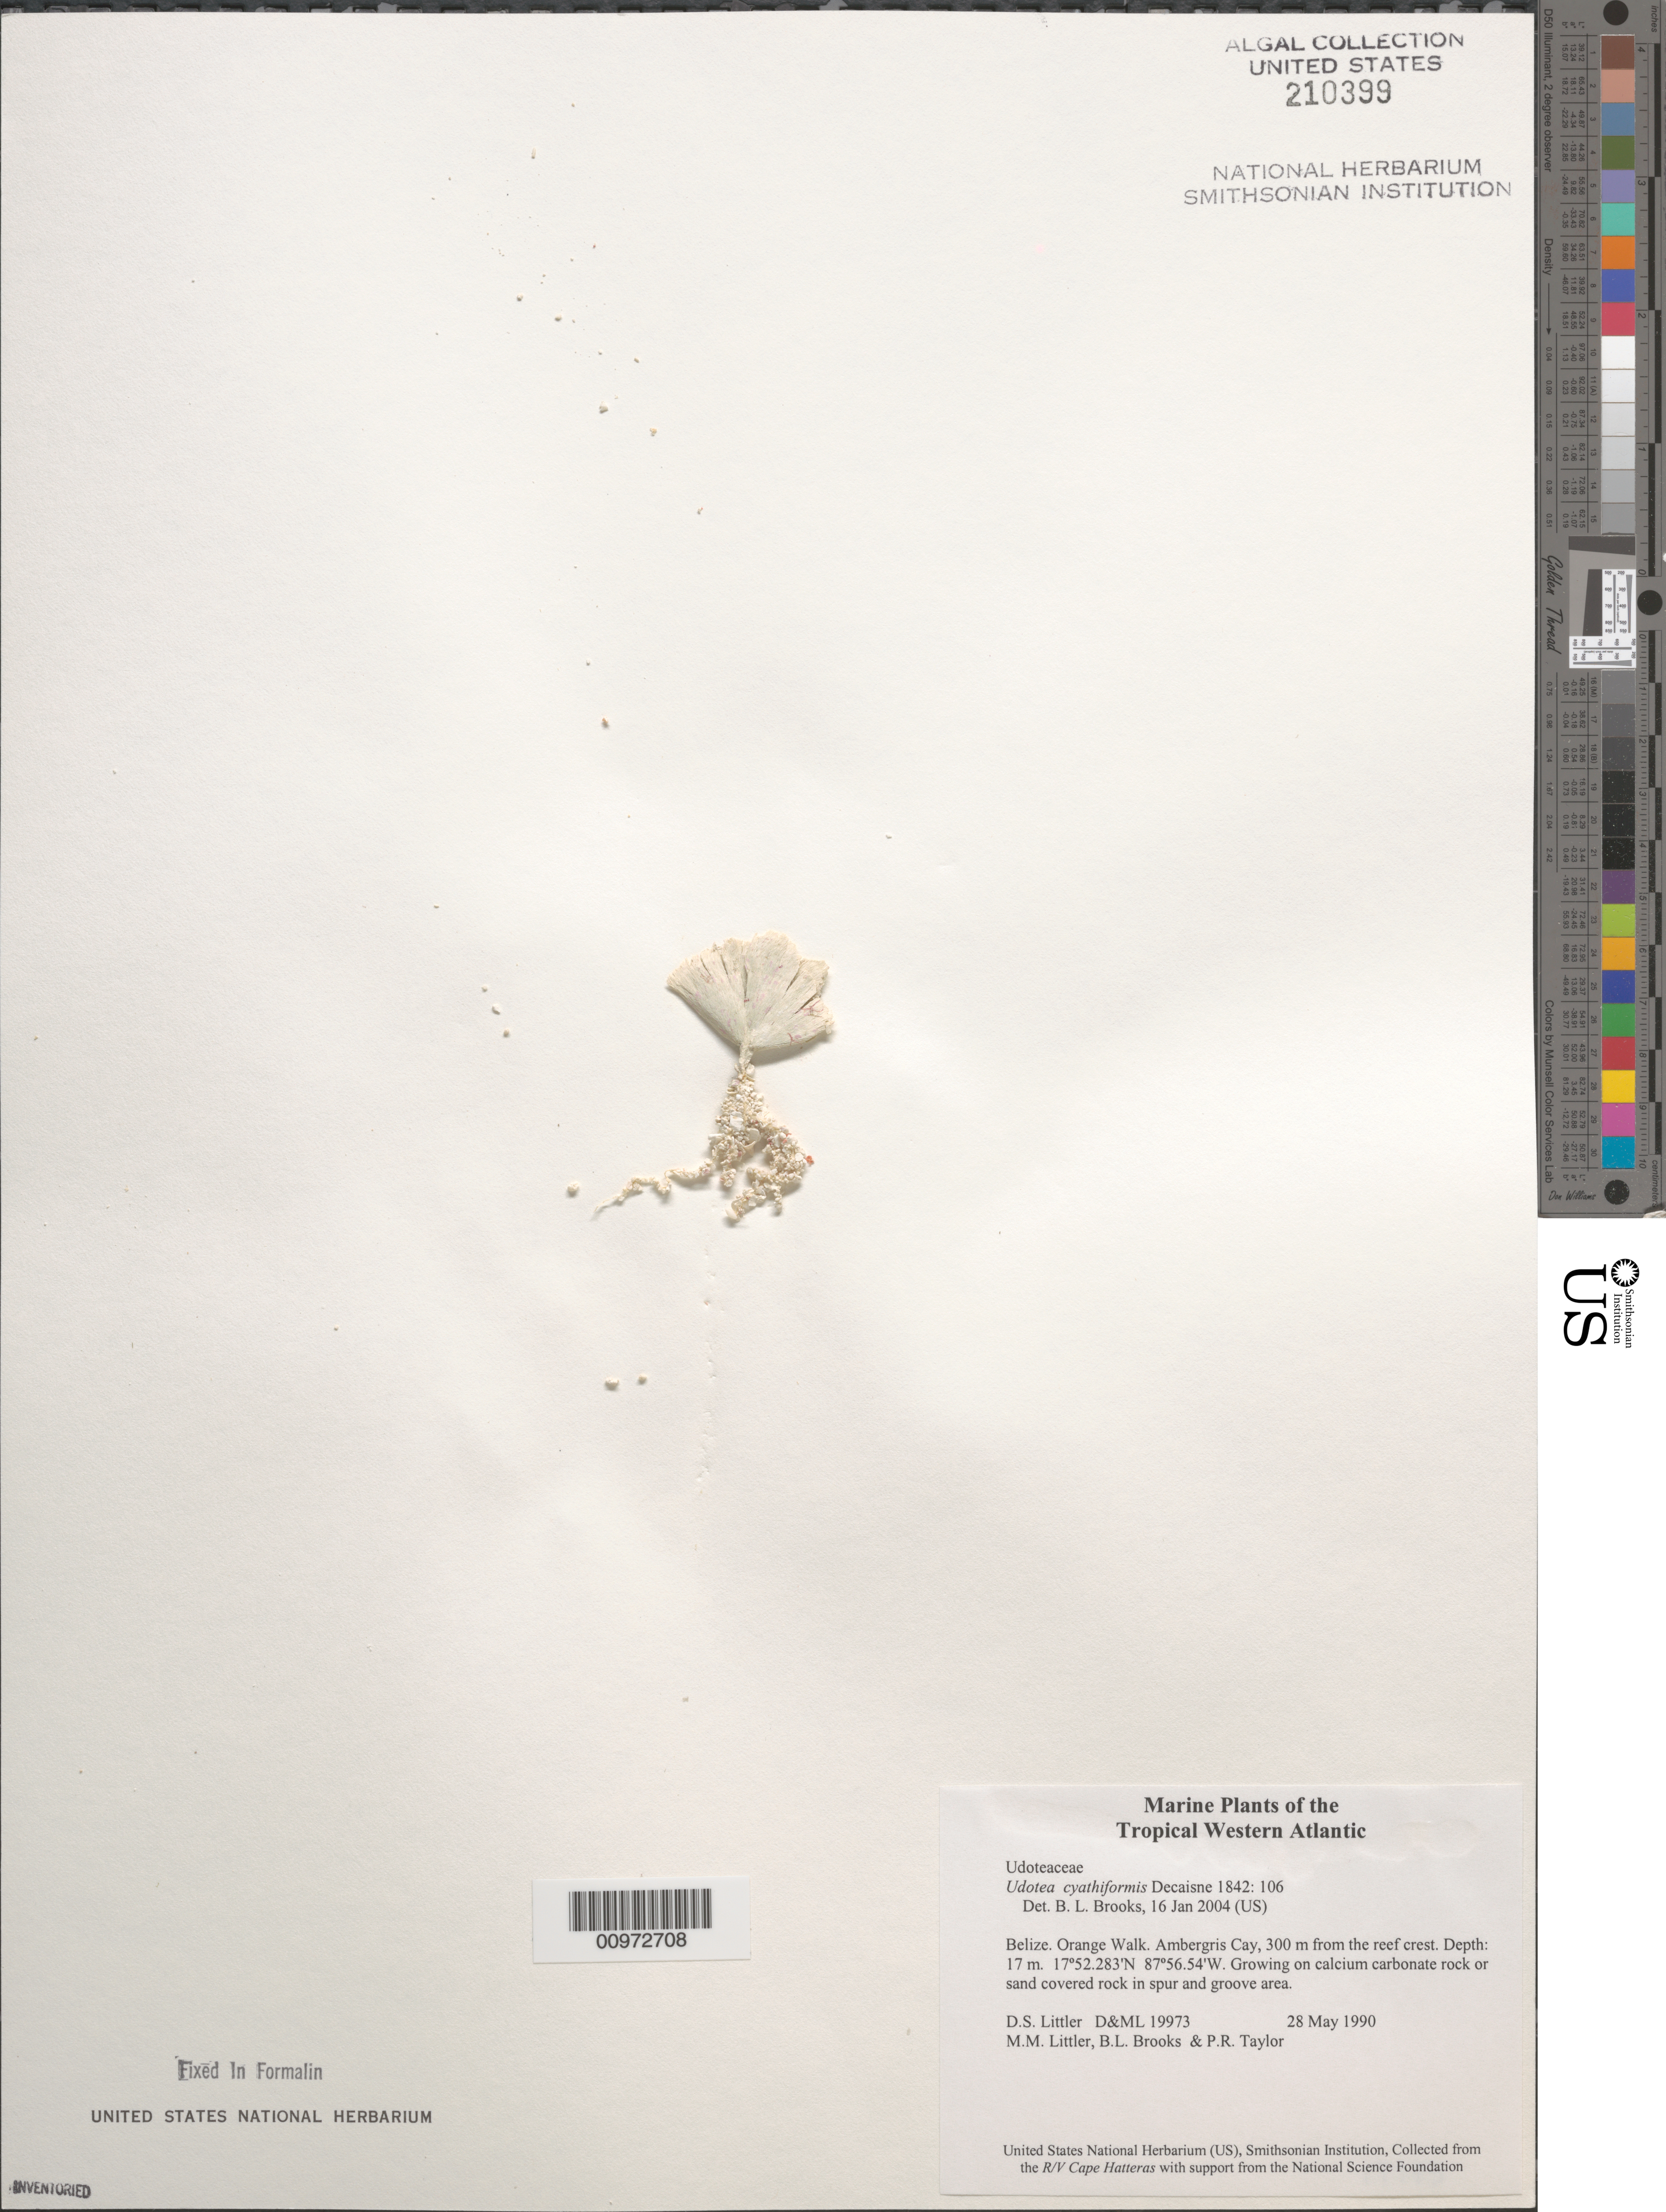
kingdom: Plantae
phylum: Chlorophyta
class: Ulvophyceae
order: Bryopsidales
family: Udoteaceae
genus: Udotea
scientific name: Udotea cyathiformis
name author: Decne.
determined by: Brooks, B. L., (BOT), Smithsonian Institution - National Museum of Natural History (UNITED STATES)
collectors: D. S. Littler, M. M. Littler, B. Brooks & P. R. Taylor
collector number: D&ML 19973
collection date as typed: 28 May 1990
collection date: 1990-05-28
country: Belize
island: Ambergris Cay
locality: Orange Walk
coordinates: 17 52.283'N, 87 56.54'W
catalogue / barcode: US 210399